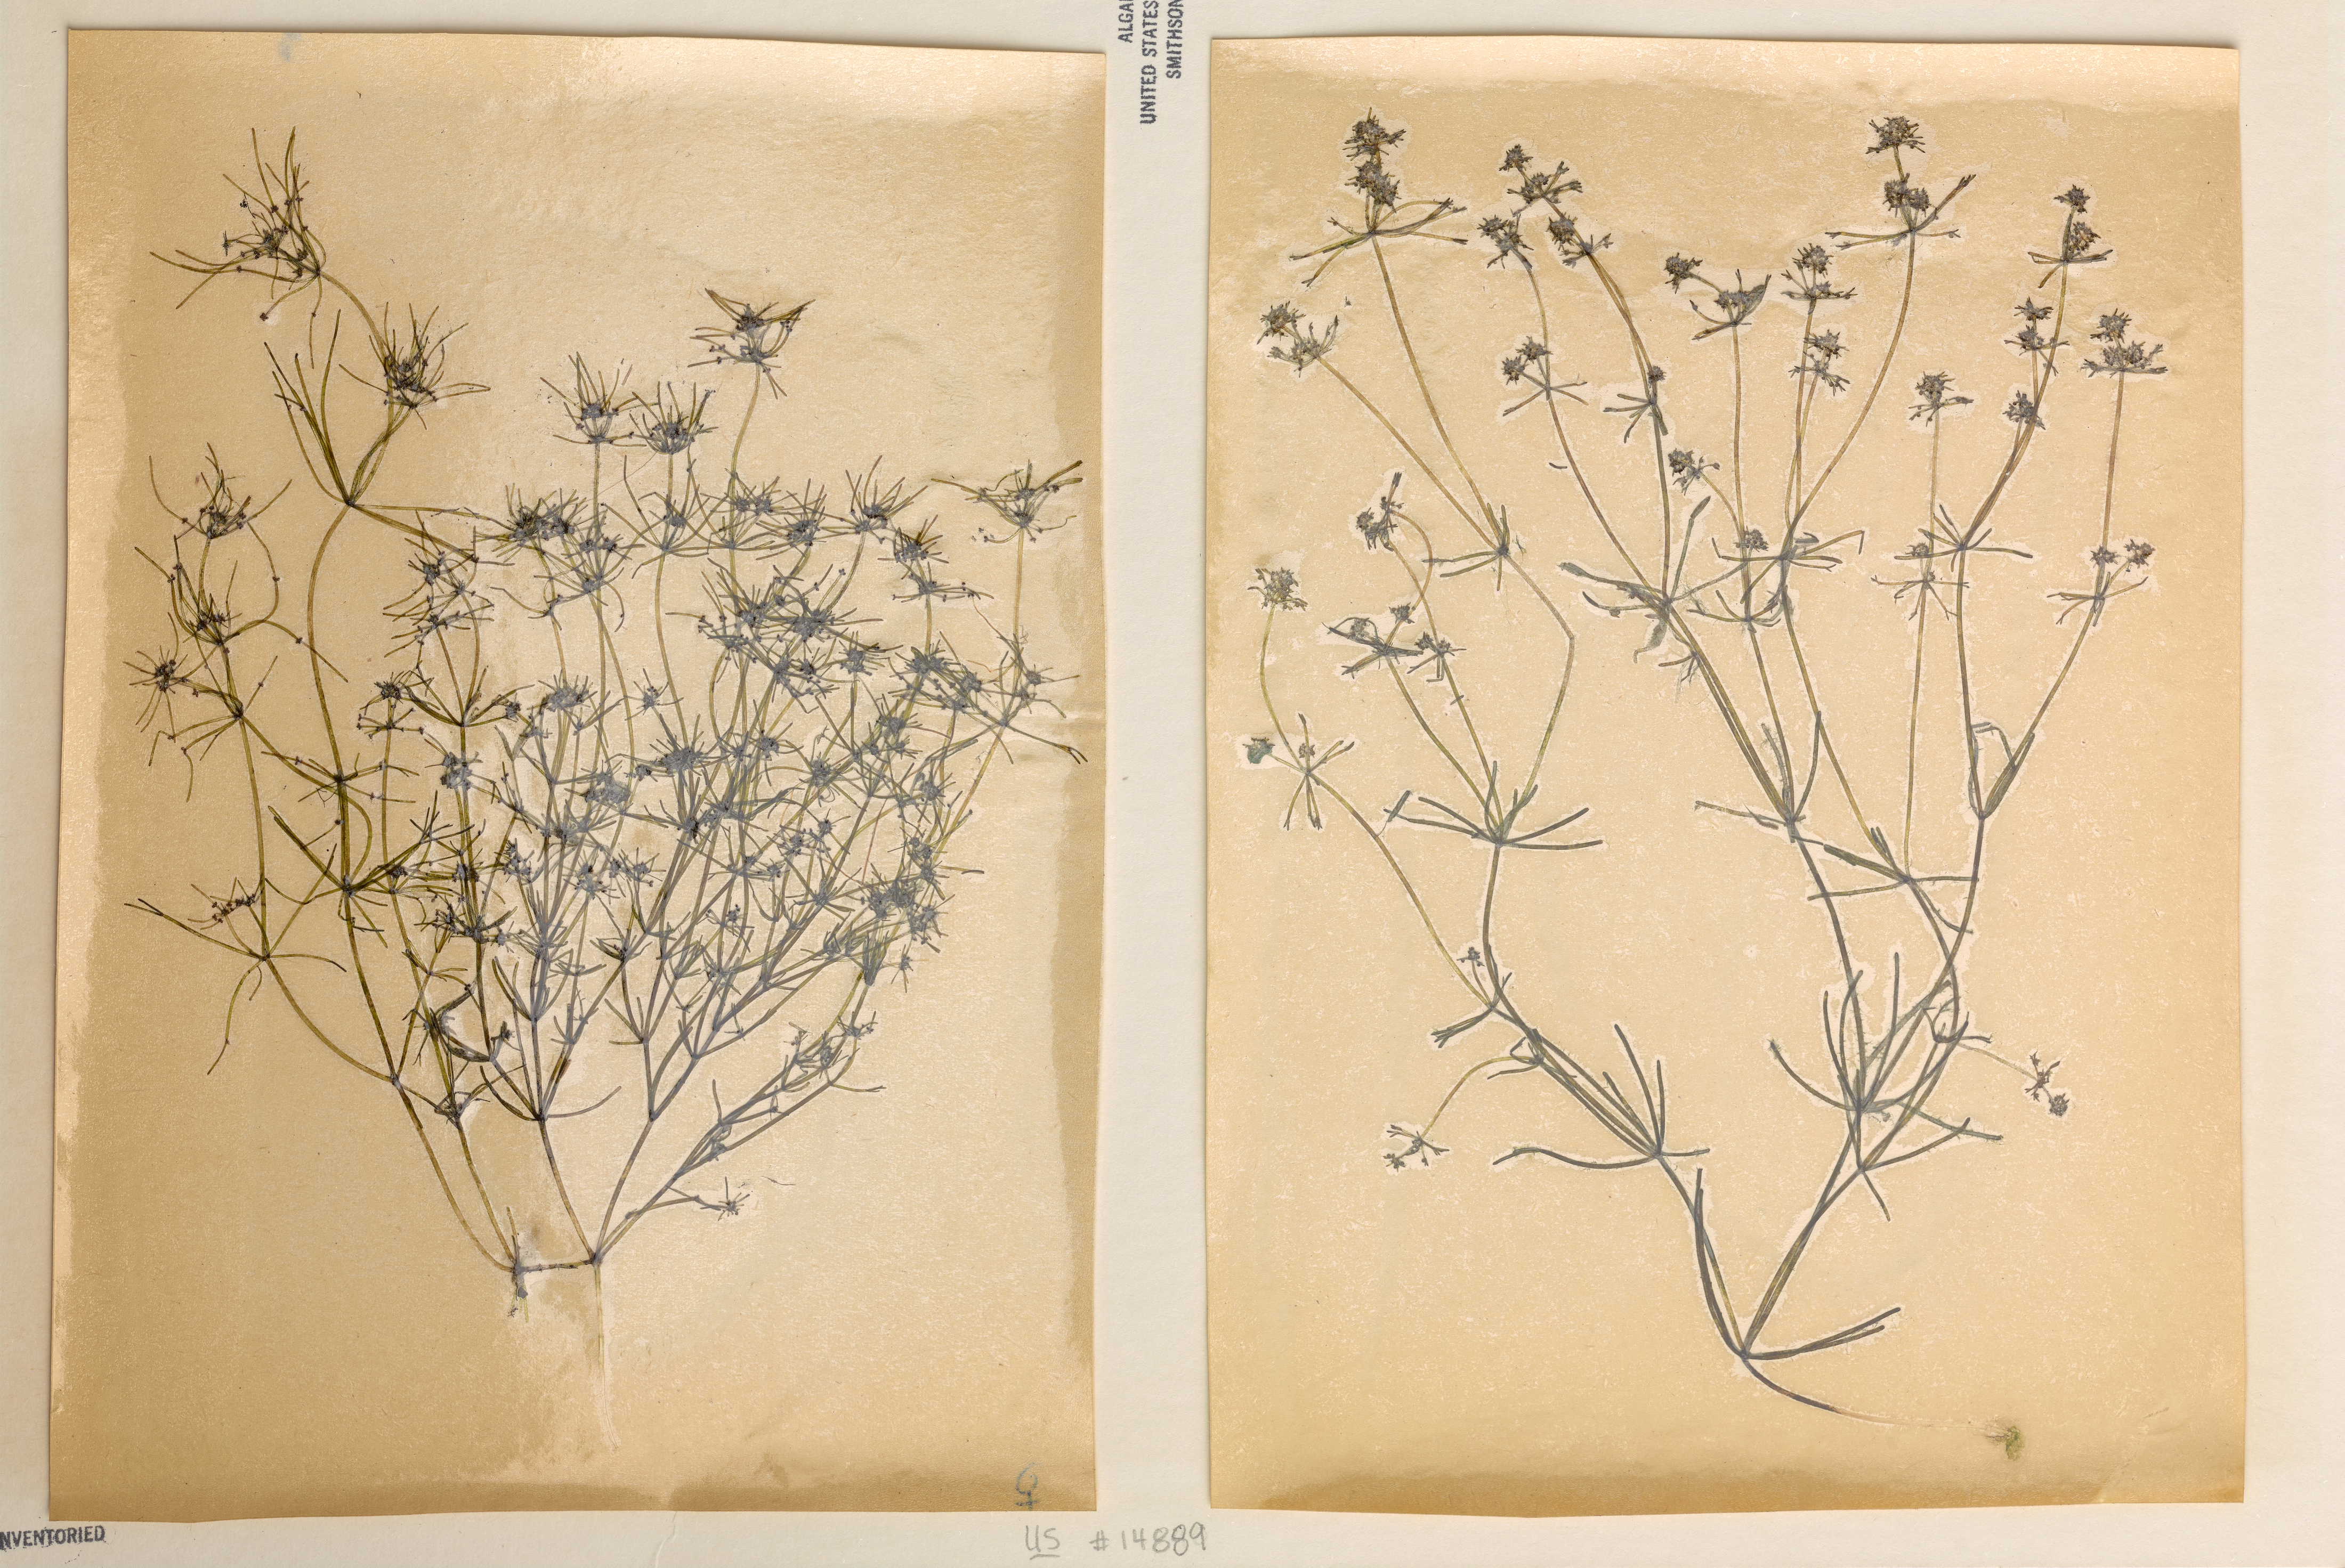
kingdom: Plantae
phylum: Charophyta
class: Charophyceae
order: Charales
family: Characeae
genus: Nitella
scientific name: Nitella syncarpa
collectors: W. Krause & H. Krause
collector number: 3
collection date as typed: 08 Sep 1983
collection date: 1983-09-08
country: Germany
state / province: Baden-wurttemberg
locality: Meissenheim, ortenaukreis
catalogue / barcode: US 14889